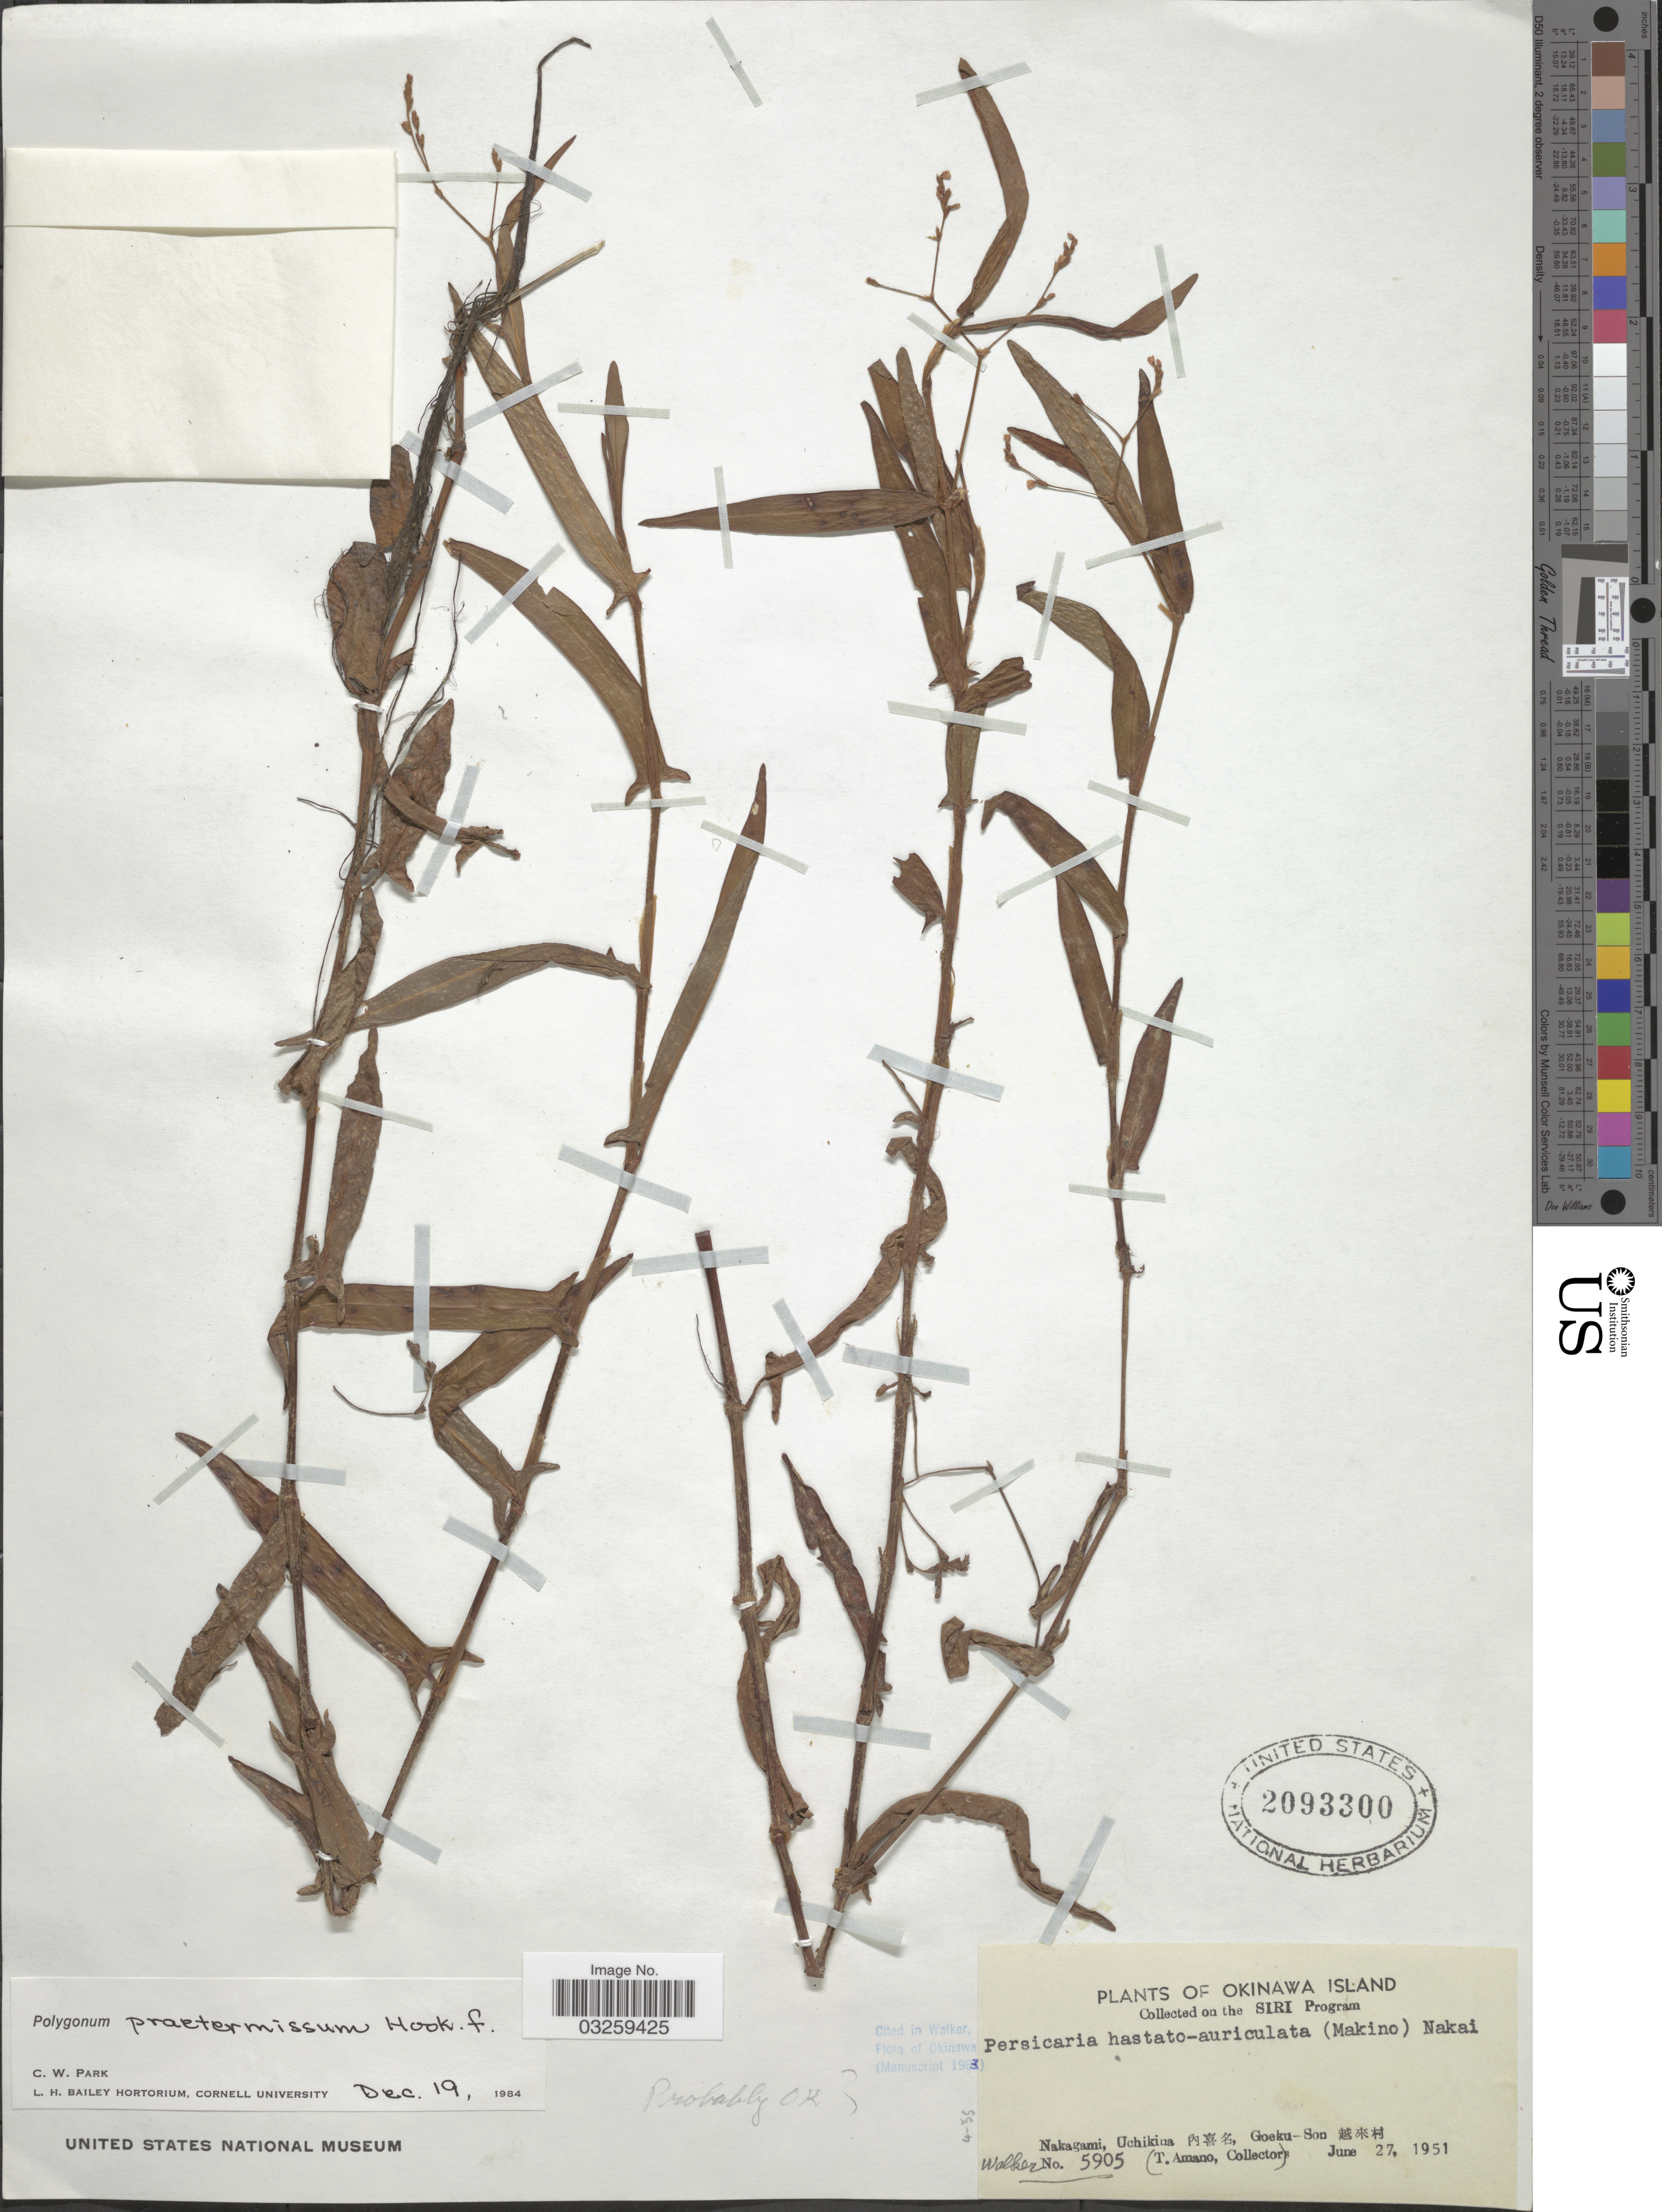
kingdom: Plantae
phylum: Tracheophyta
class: Magnoliopsida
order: Caryophyllales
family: Polygonaceae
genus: Polygonum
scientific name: Polygonum praetermissum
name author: Hook. f.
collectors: T. Amano & -. Walker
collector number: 5905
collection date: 1951-06-27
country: Japan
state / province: Okinawa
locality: Okinawa Island, Nakagami, Uchikina X, Goeku-Son X.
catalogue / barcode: US 2093300